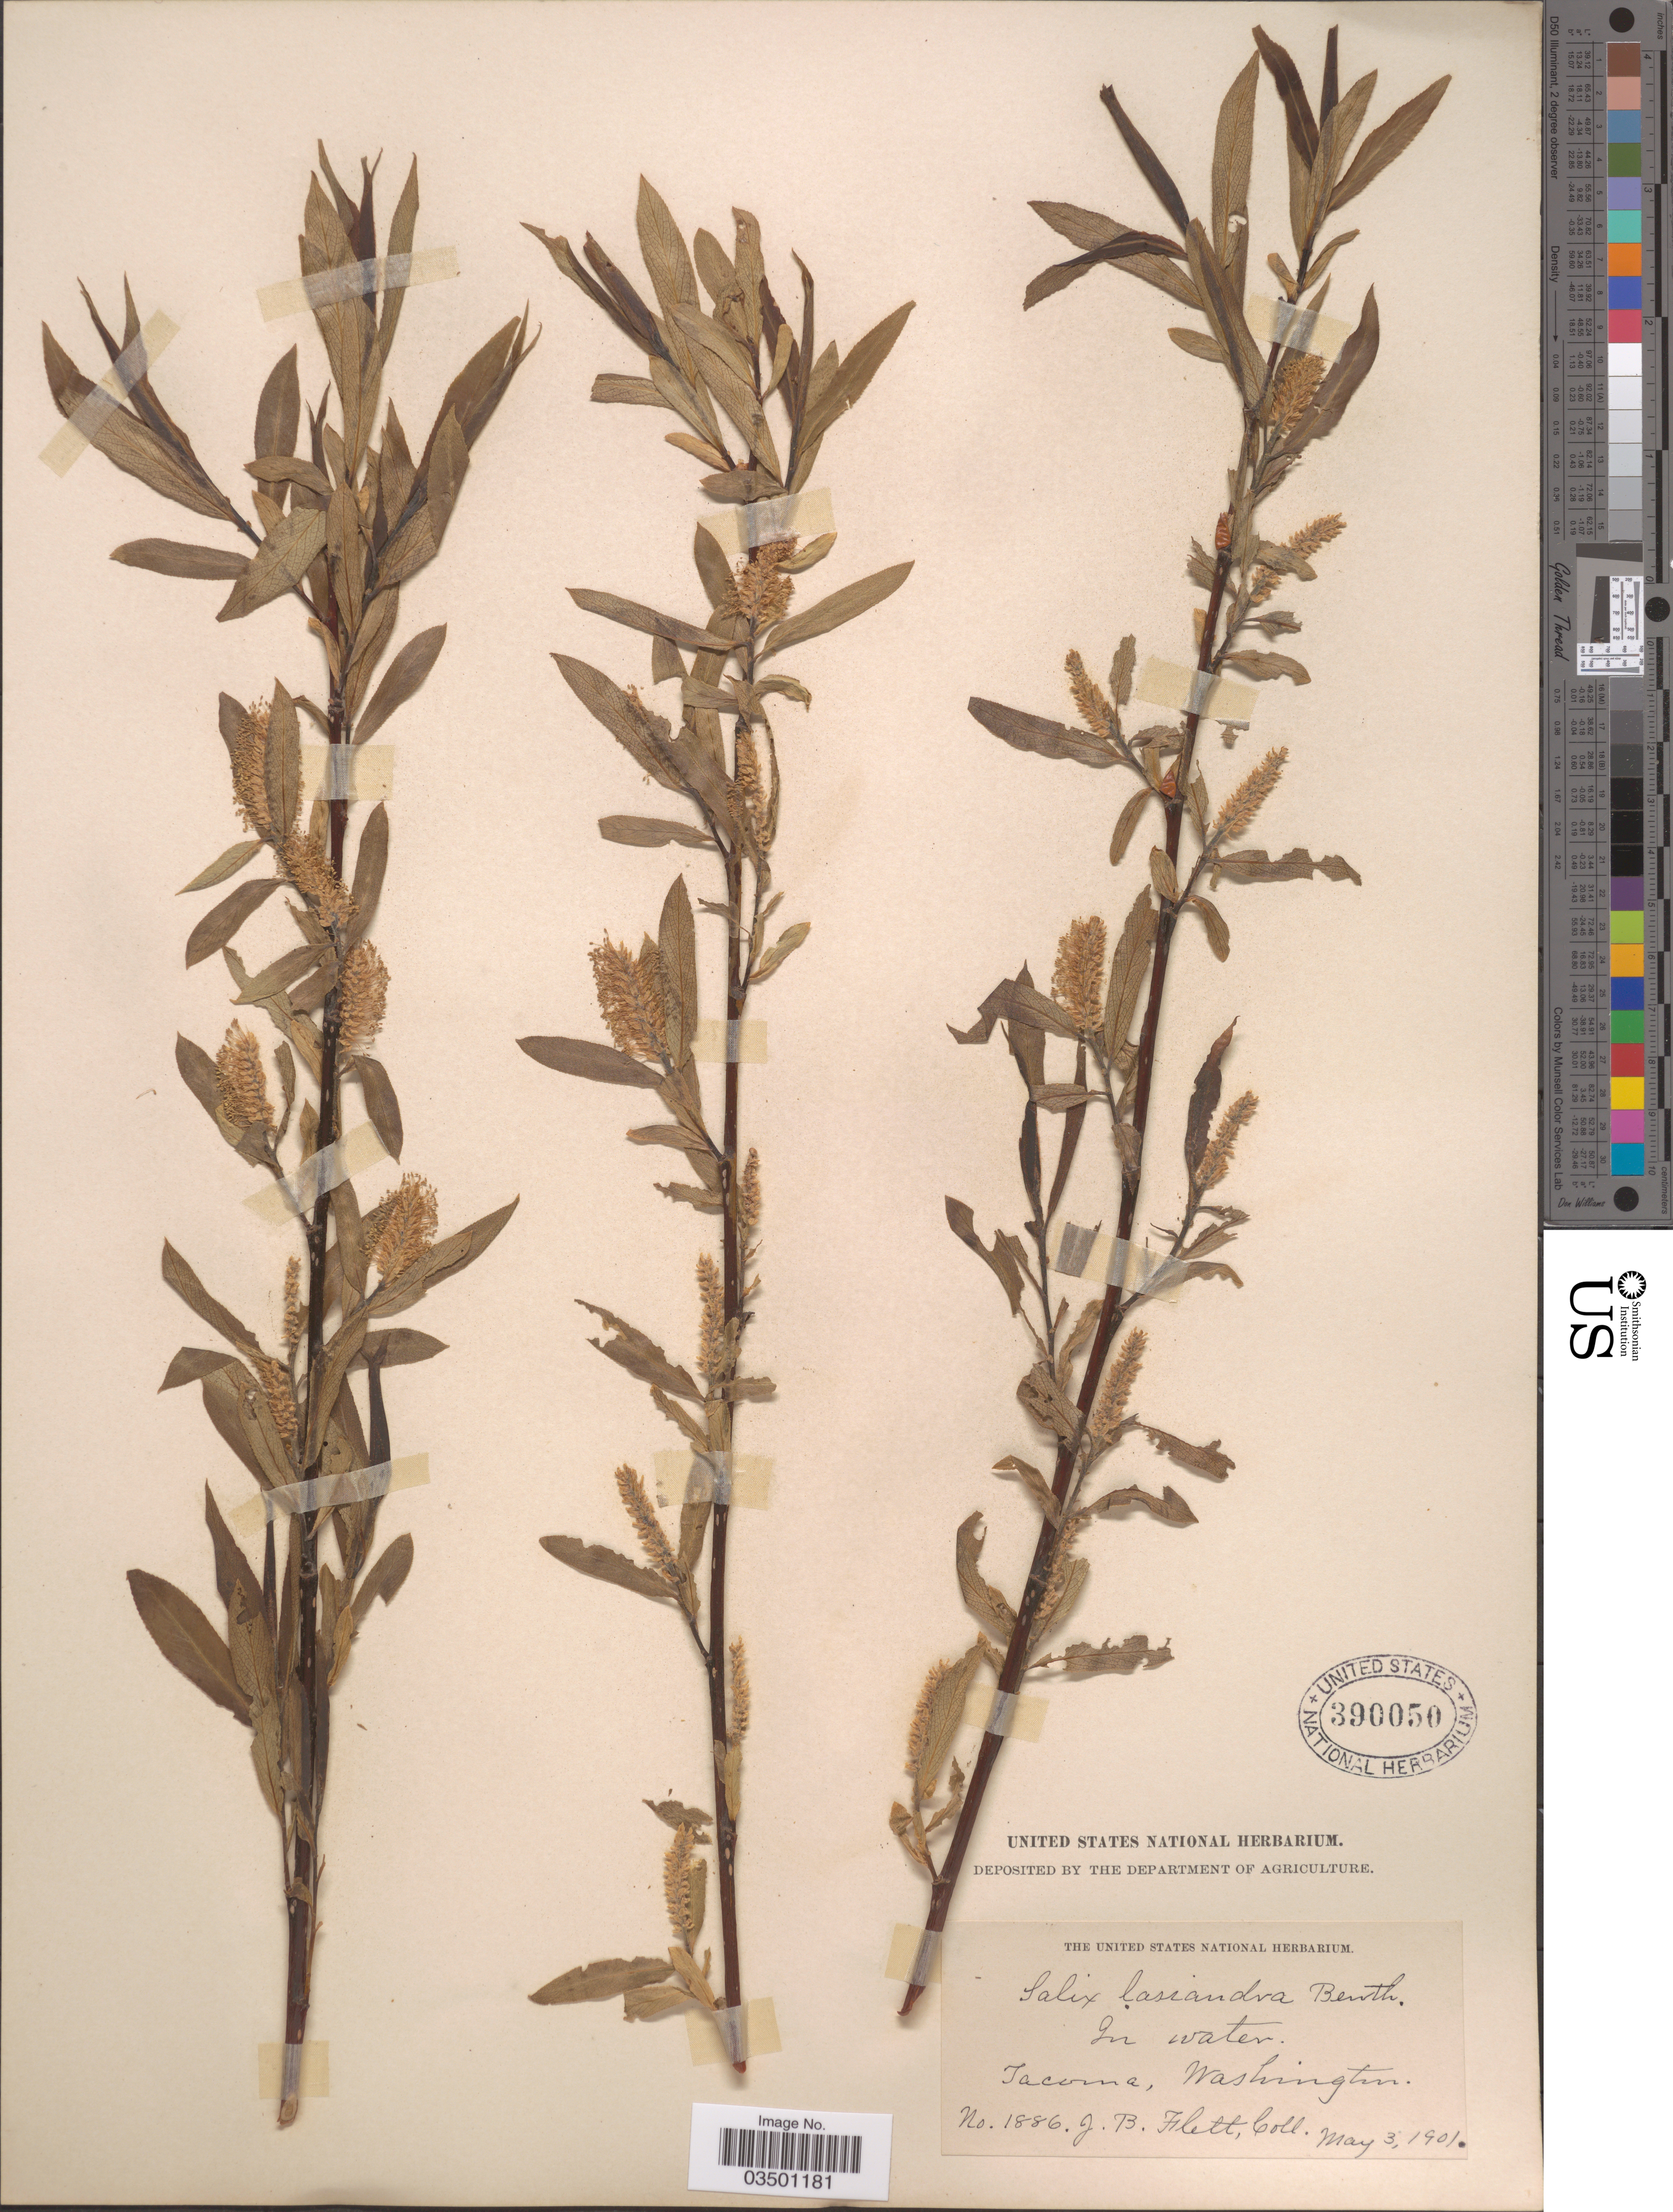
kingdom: Plantae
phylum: Tracheophyta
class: Magnoliopsida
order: Malpighiales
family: Salicaceae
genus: Salix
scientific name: Salix lasiandra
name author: Benth.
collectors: J. Flett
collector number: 1886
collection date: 1901-05-03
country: United States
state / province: Washington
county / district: Pierce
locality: Tacoma.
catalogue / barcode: US 390050